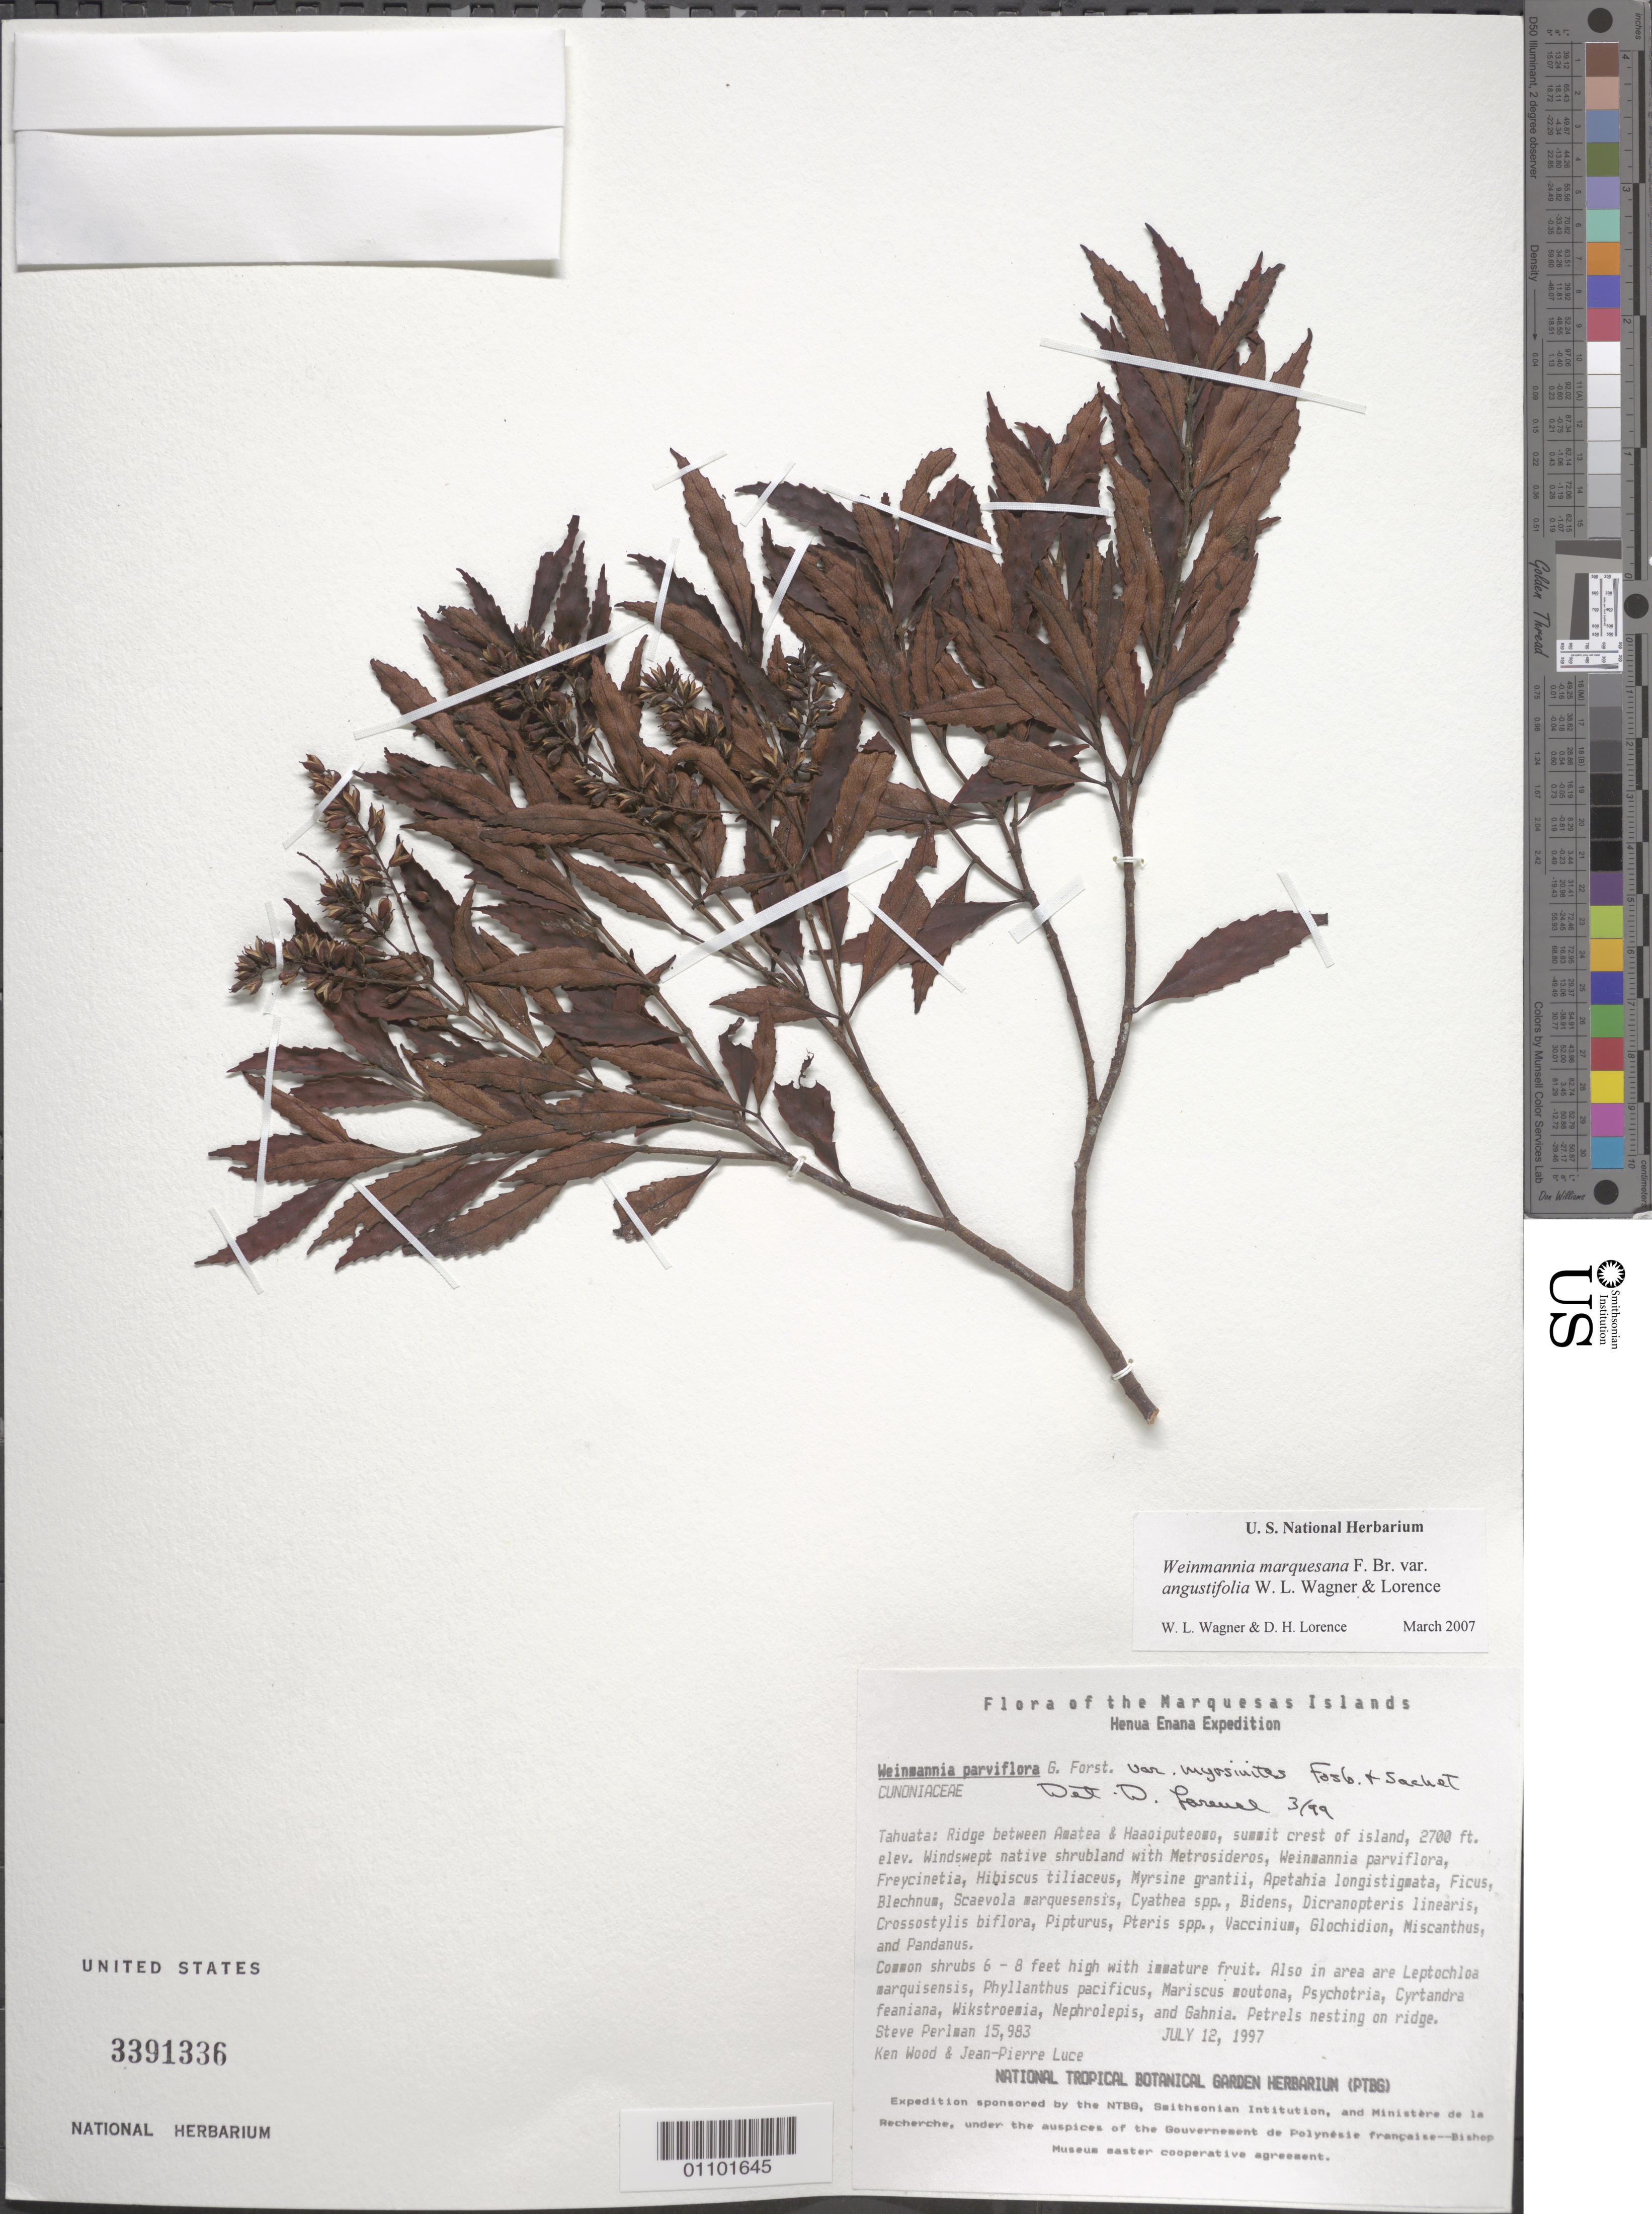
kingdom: Plantae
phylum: Tracheophyta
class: Magnoliopsida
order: Oxalidales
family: Cunoniaceae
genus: Pterophylla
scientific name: Pterophylla marquesana var. angustifolia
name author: (Lorence & W.L. Wagner) Pillon & H.C. Hopkins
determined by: Wagner, W. L., (BOT), Smithsonian Institution - National Museum of Natural History (UNITED STATES)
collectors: S. P. Perlman, K. R. Wood & J. Luce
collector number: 15983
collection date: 1997-07-12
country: French Polynesia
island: Tahuata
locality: ridge between Amatea & Haaoiputeomo, summit crest of island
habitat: Windswept native shrubland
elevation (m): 823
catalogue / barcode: US 3391336